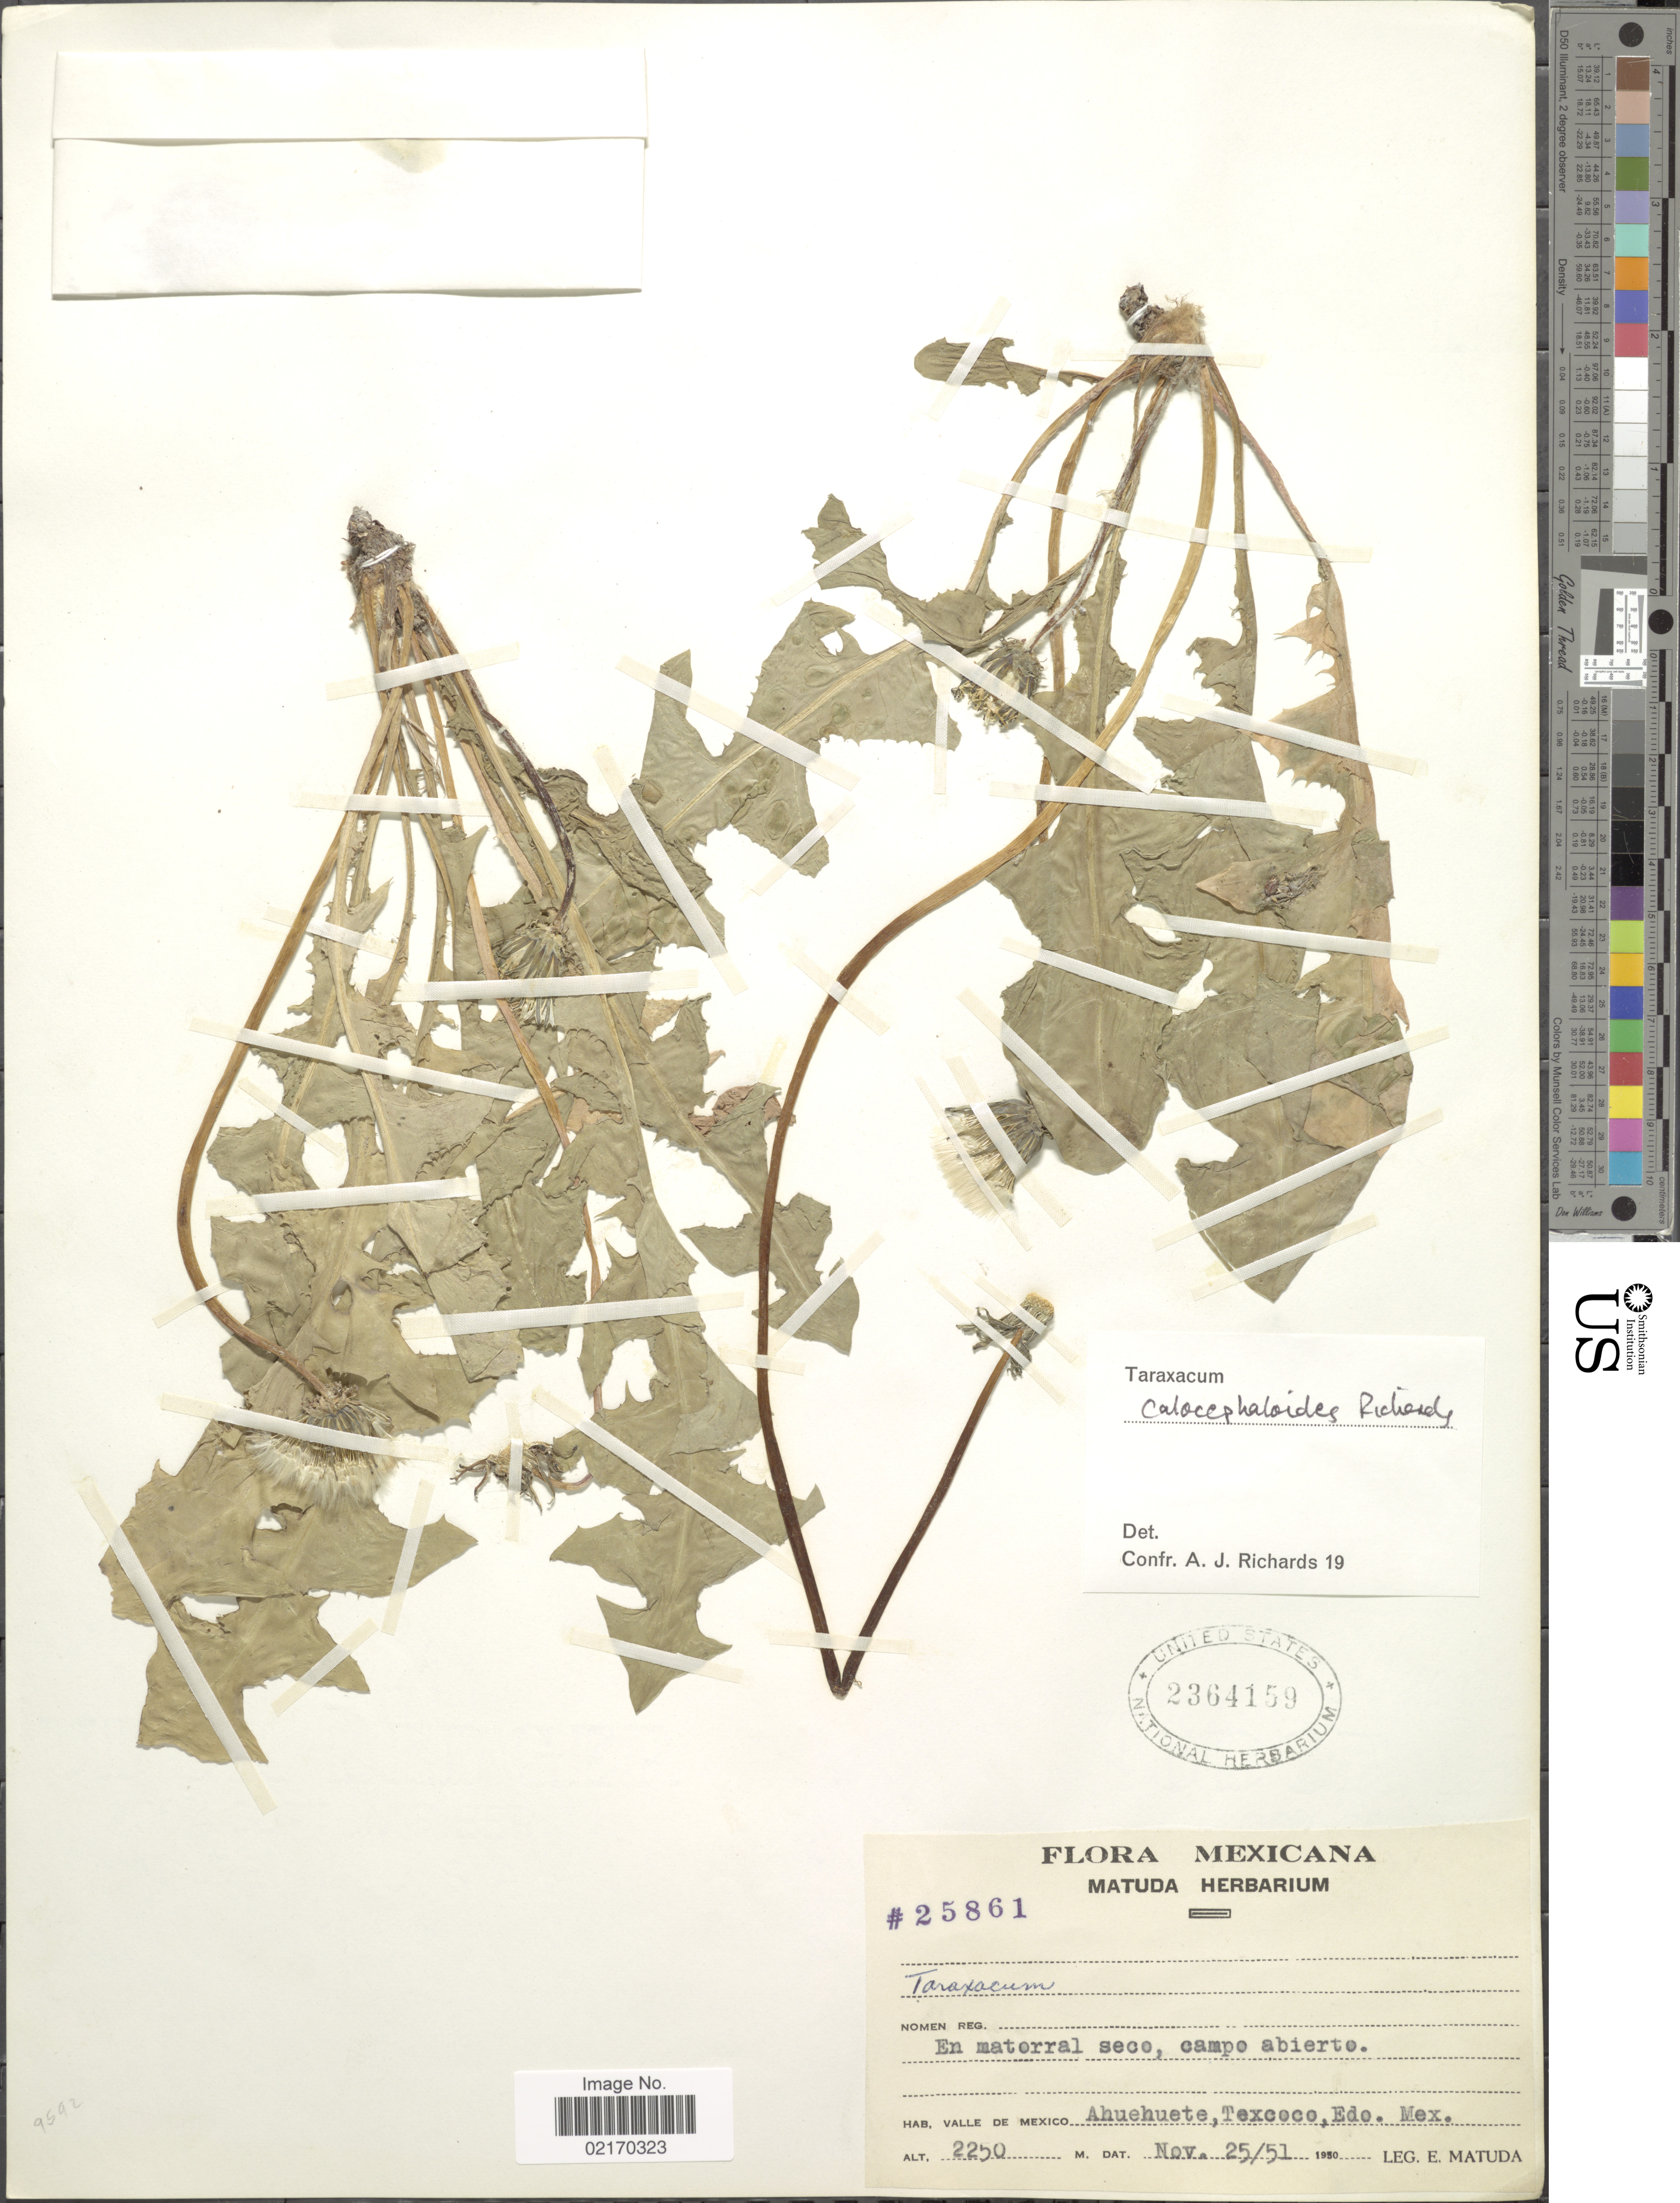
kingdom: Plantae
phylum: Tracheophyta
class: Magnoliopsida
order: Asterales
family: Asteraceae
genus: Taraxacum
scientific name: Taraxacum calocephaloides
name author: A.J. Richards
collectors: E. Matuda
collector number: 25861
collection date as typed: Transcribed d/m/y: 25/11/51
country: Mexico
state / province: México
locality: Valle de Mexico Ahuehuete, Texcoco, Edo. Mex.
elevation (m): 2250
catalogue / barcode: US 2364159